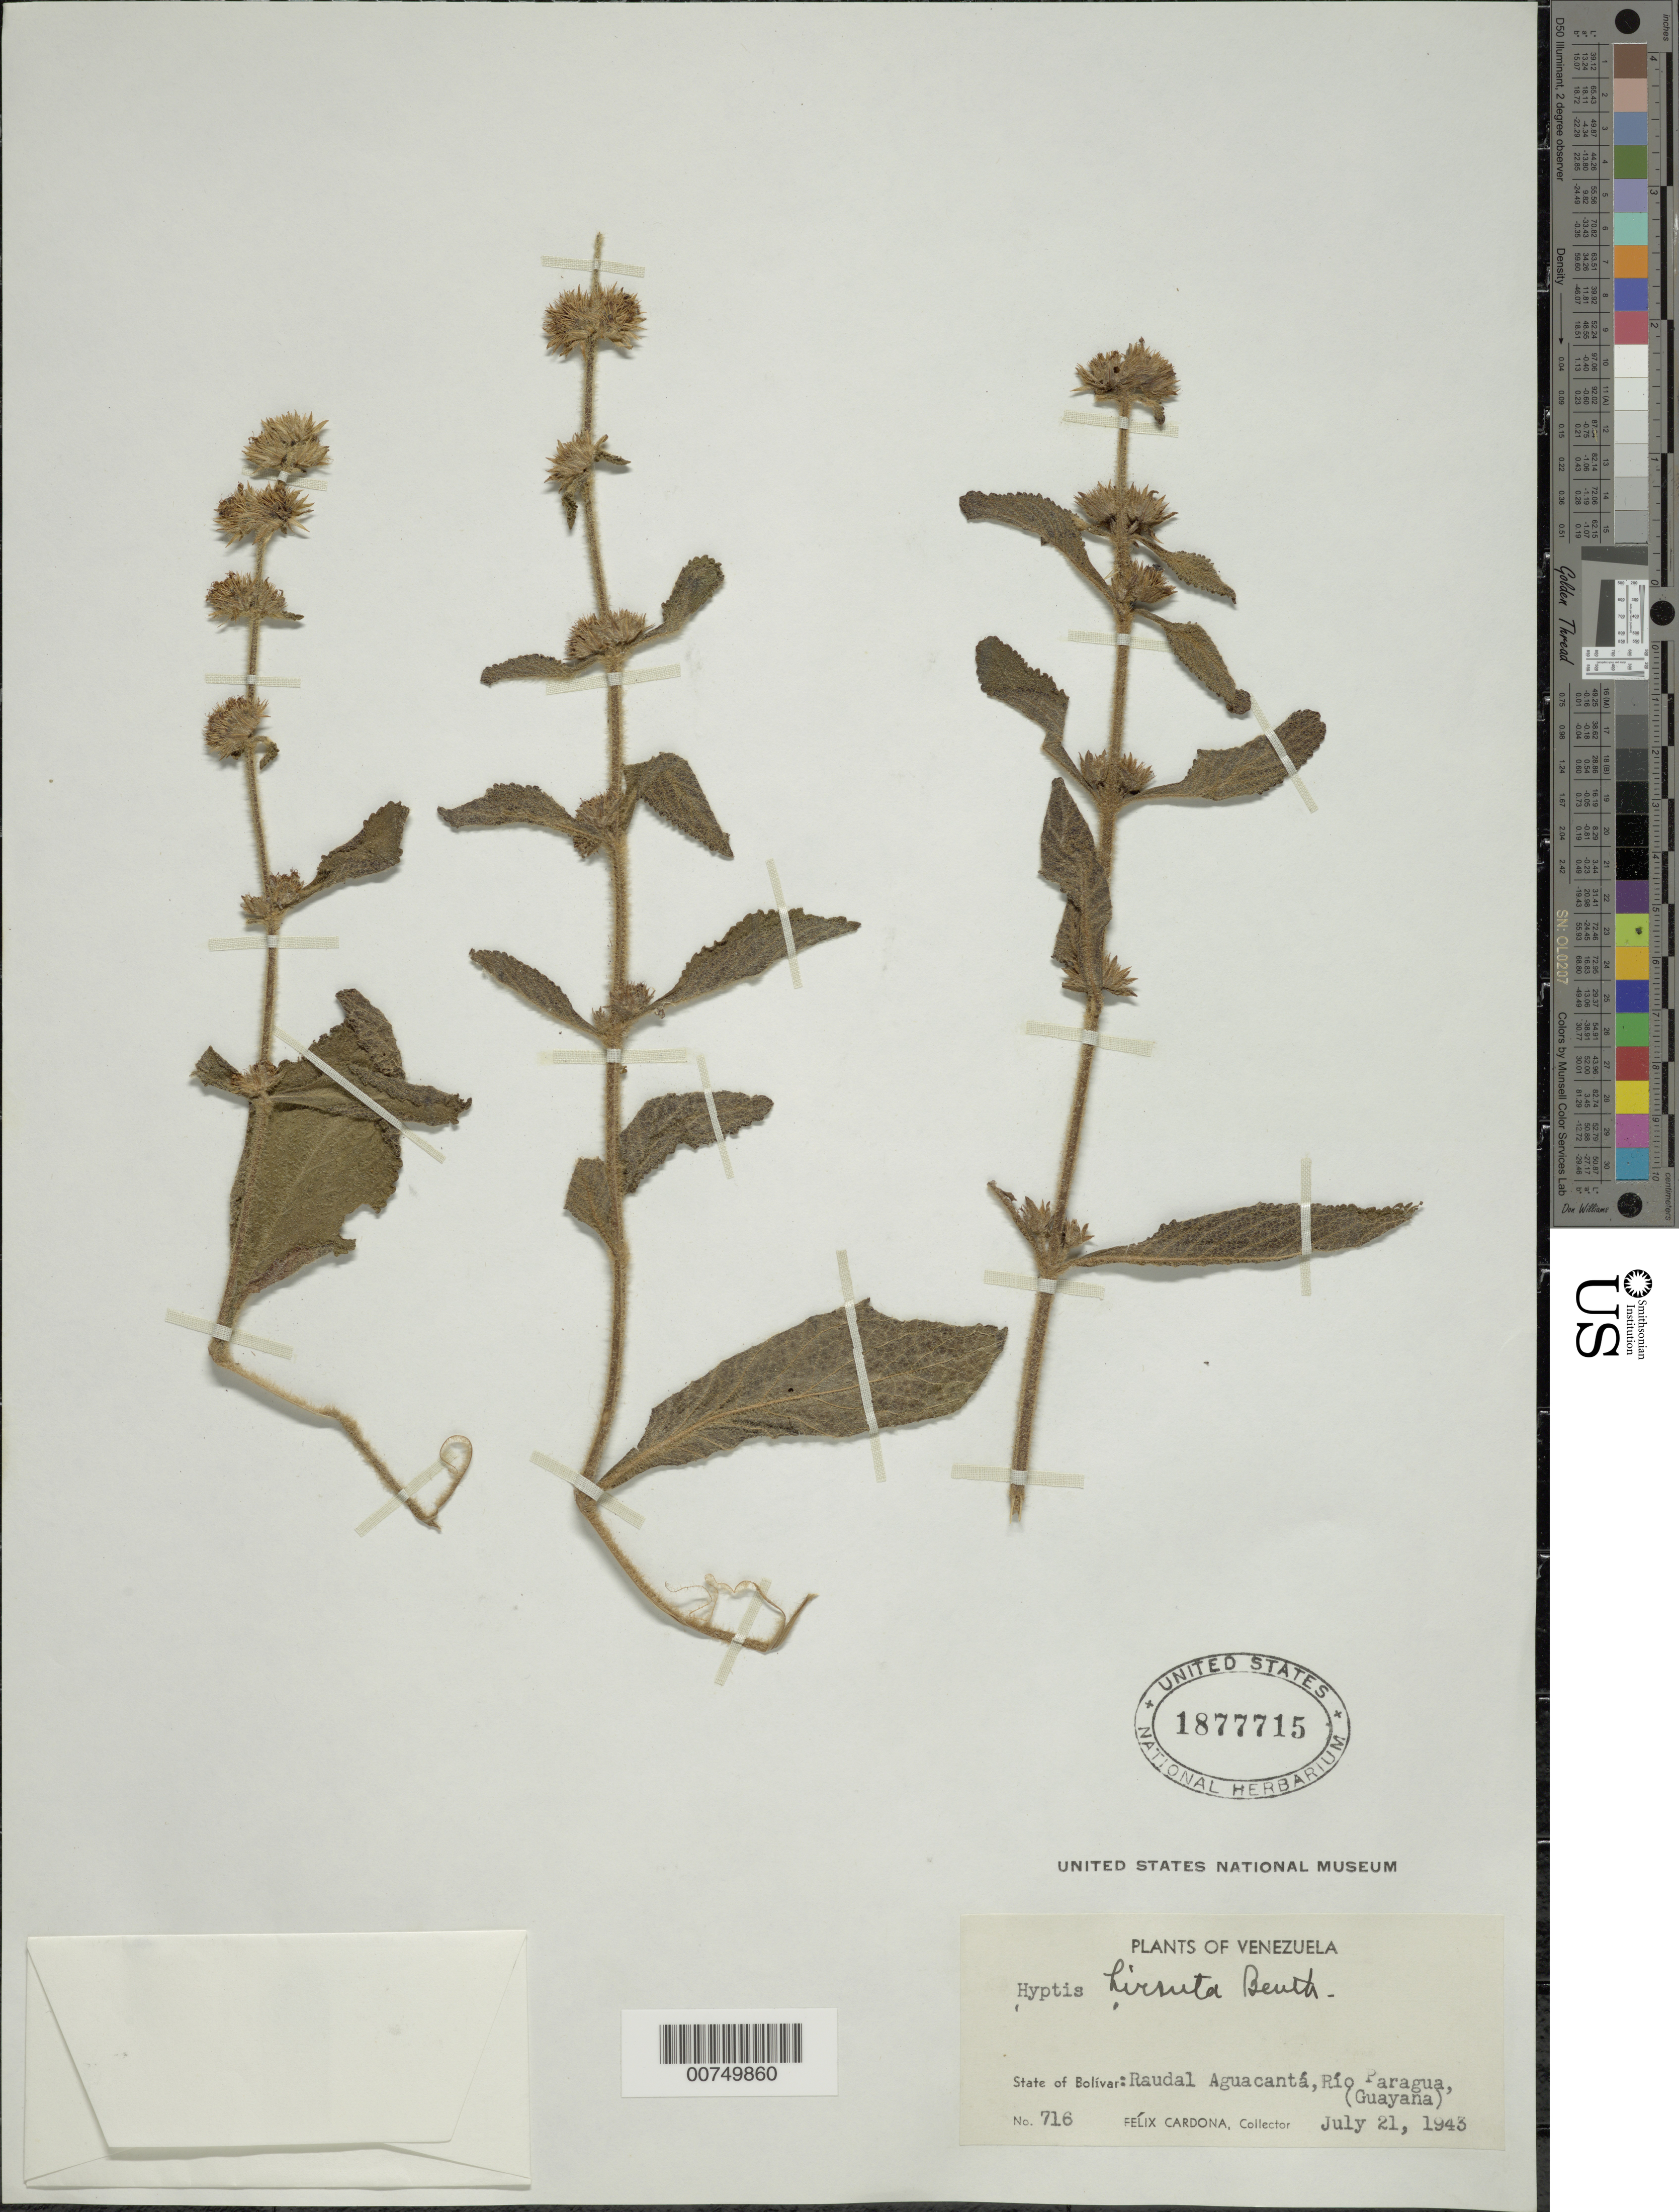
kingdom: Plantae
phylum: Tracheophyta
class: Magnoliopsida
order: Lamiales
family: Lamiaceae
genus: Hyptis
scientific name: Hyptis hirsuta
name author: Kunth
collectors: F. Cardona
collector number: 716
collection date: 1943-07-21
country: Venezuela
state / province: Bolivar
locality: Raudal Aguacantá, Río Paragua, (Guayana).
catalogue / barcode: US 1877715